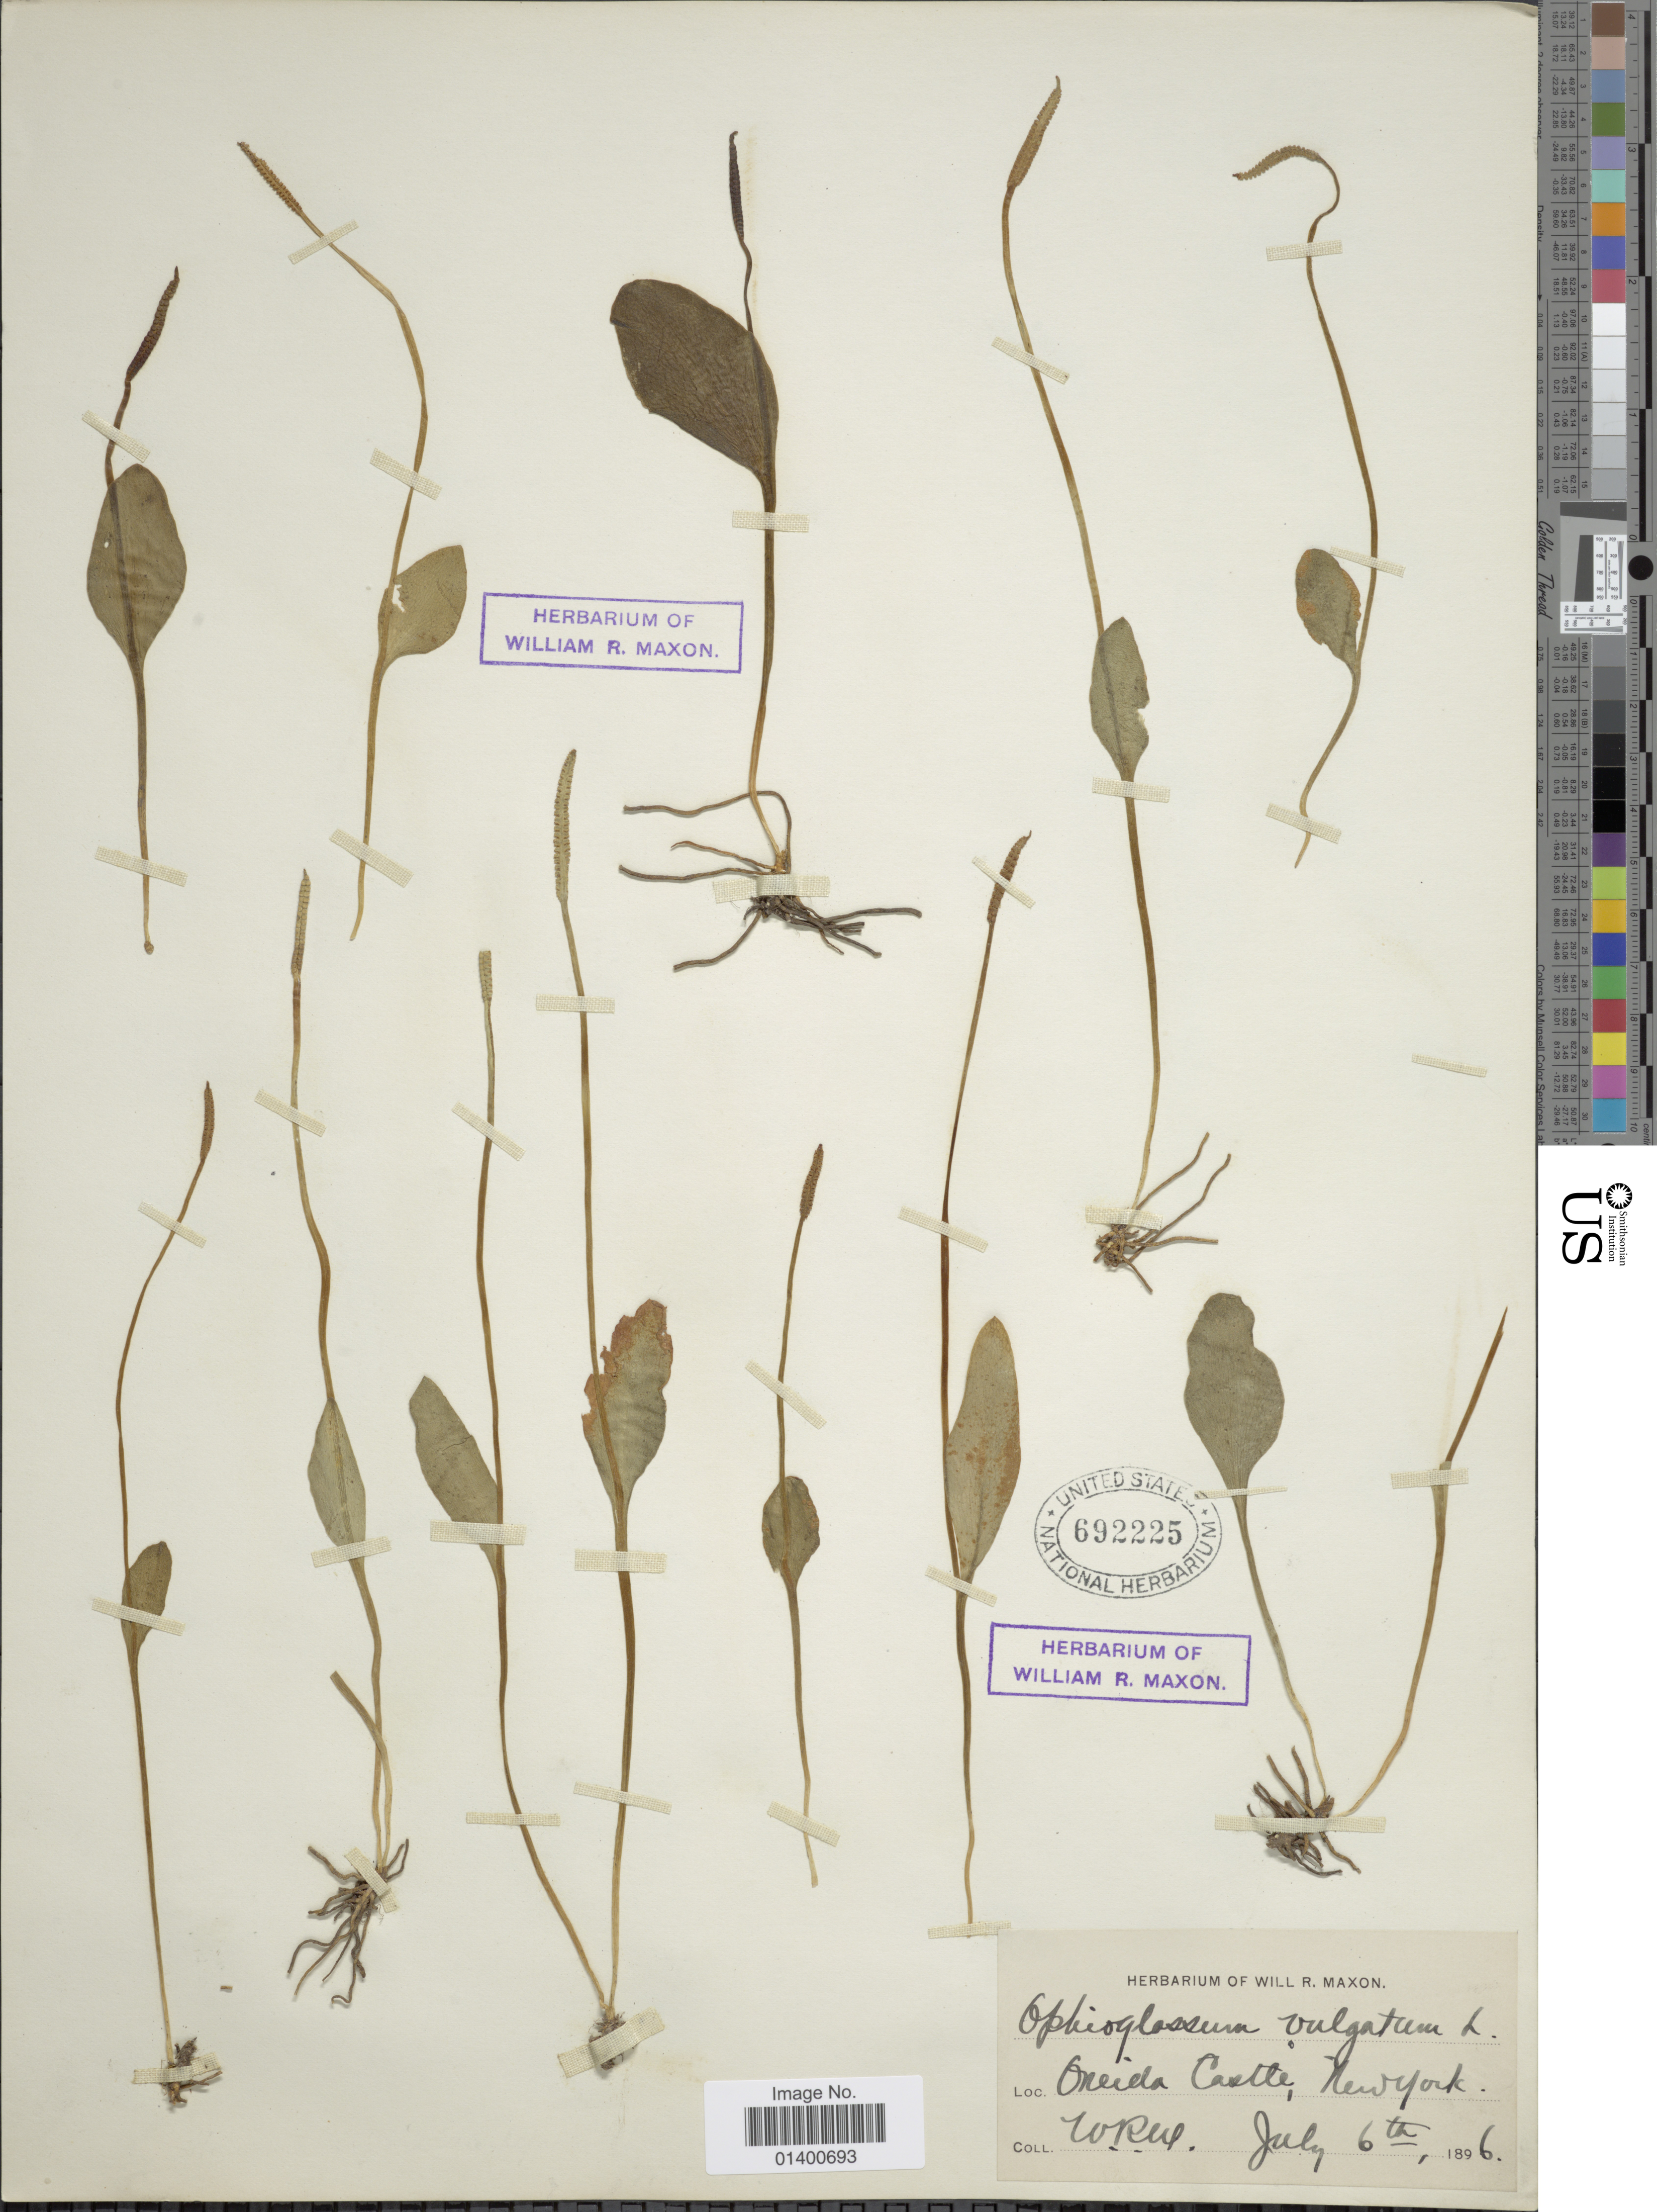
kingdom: Plantae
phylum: Tracheophyta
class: Polypodiopsida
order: Ophioglossales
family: Ophioglossaceae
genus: Ophioglossum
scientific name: Ophioglossum vulgatum var. pseudopodum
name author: (S.F. Blake) Farw.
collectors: W. R. Maxon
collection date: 1896-07-06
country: United States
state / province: New York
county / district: Oneida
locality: Oneida County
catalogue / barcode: US 692225